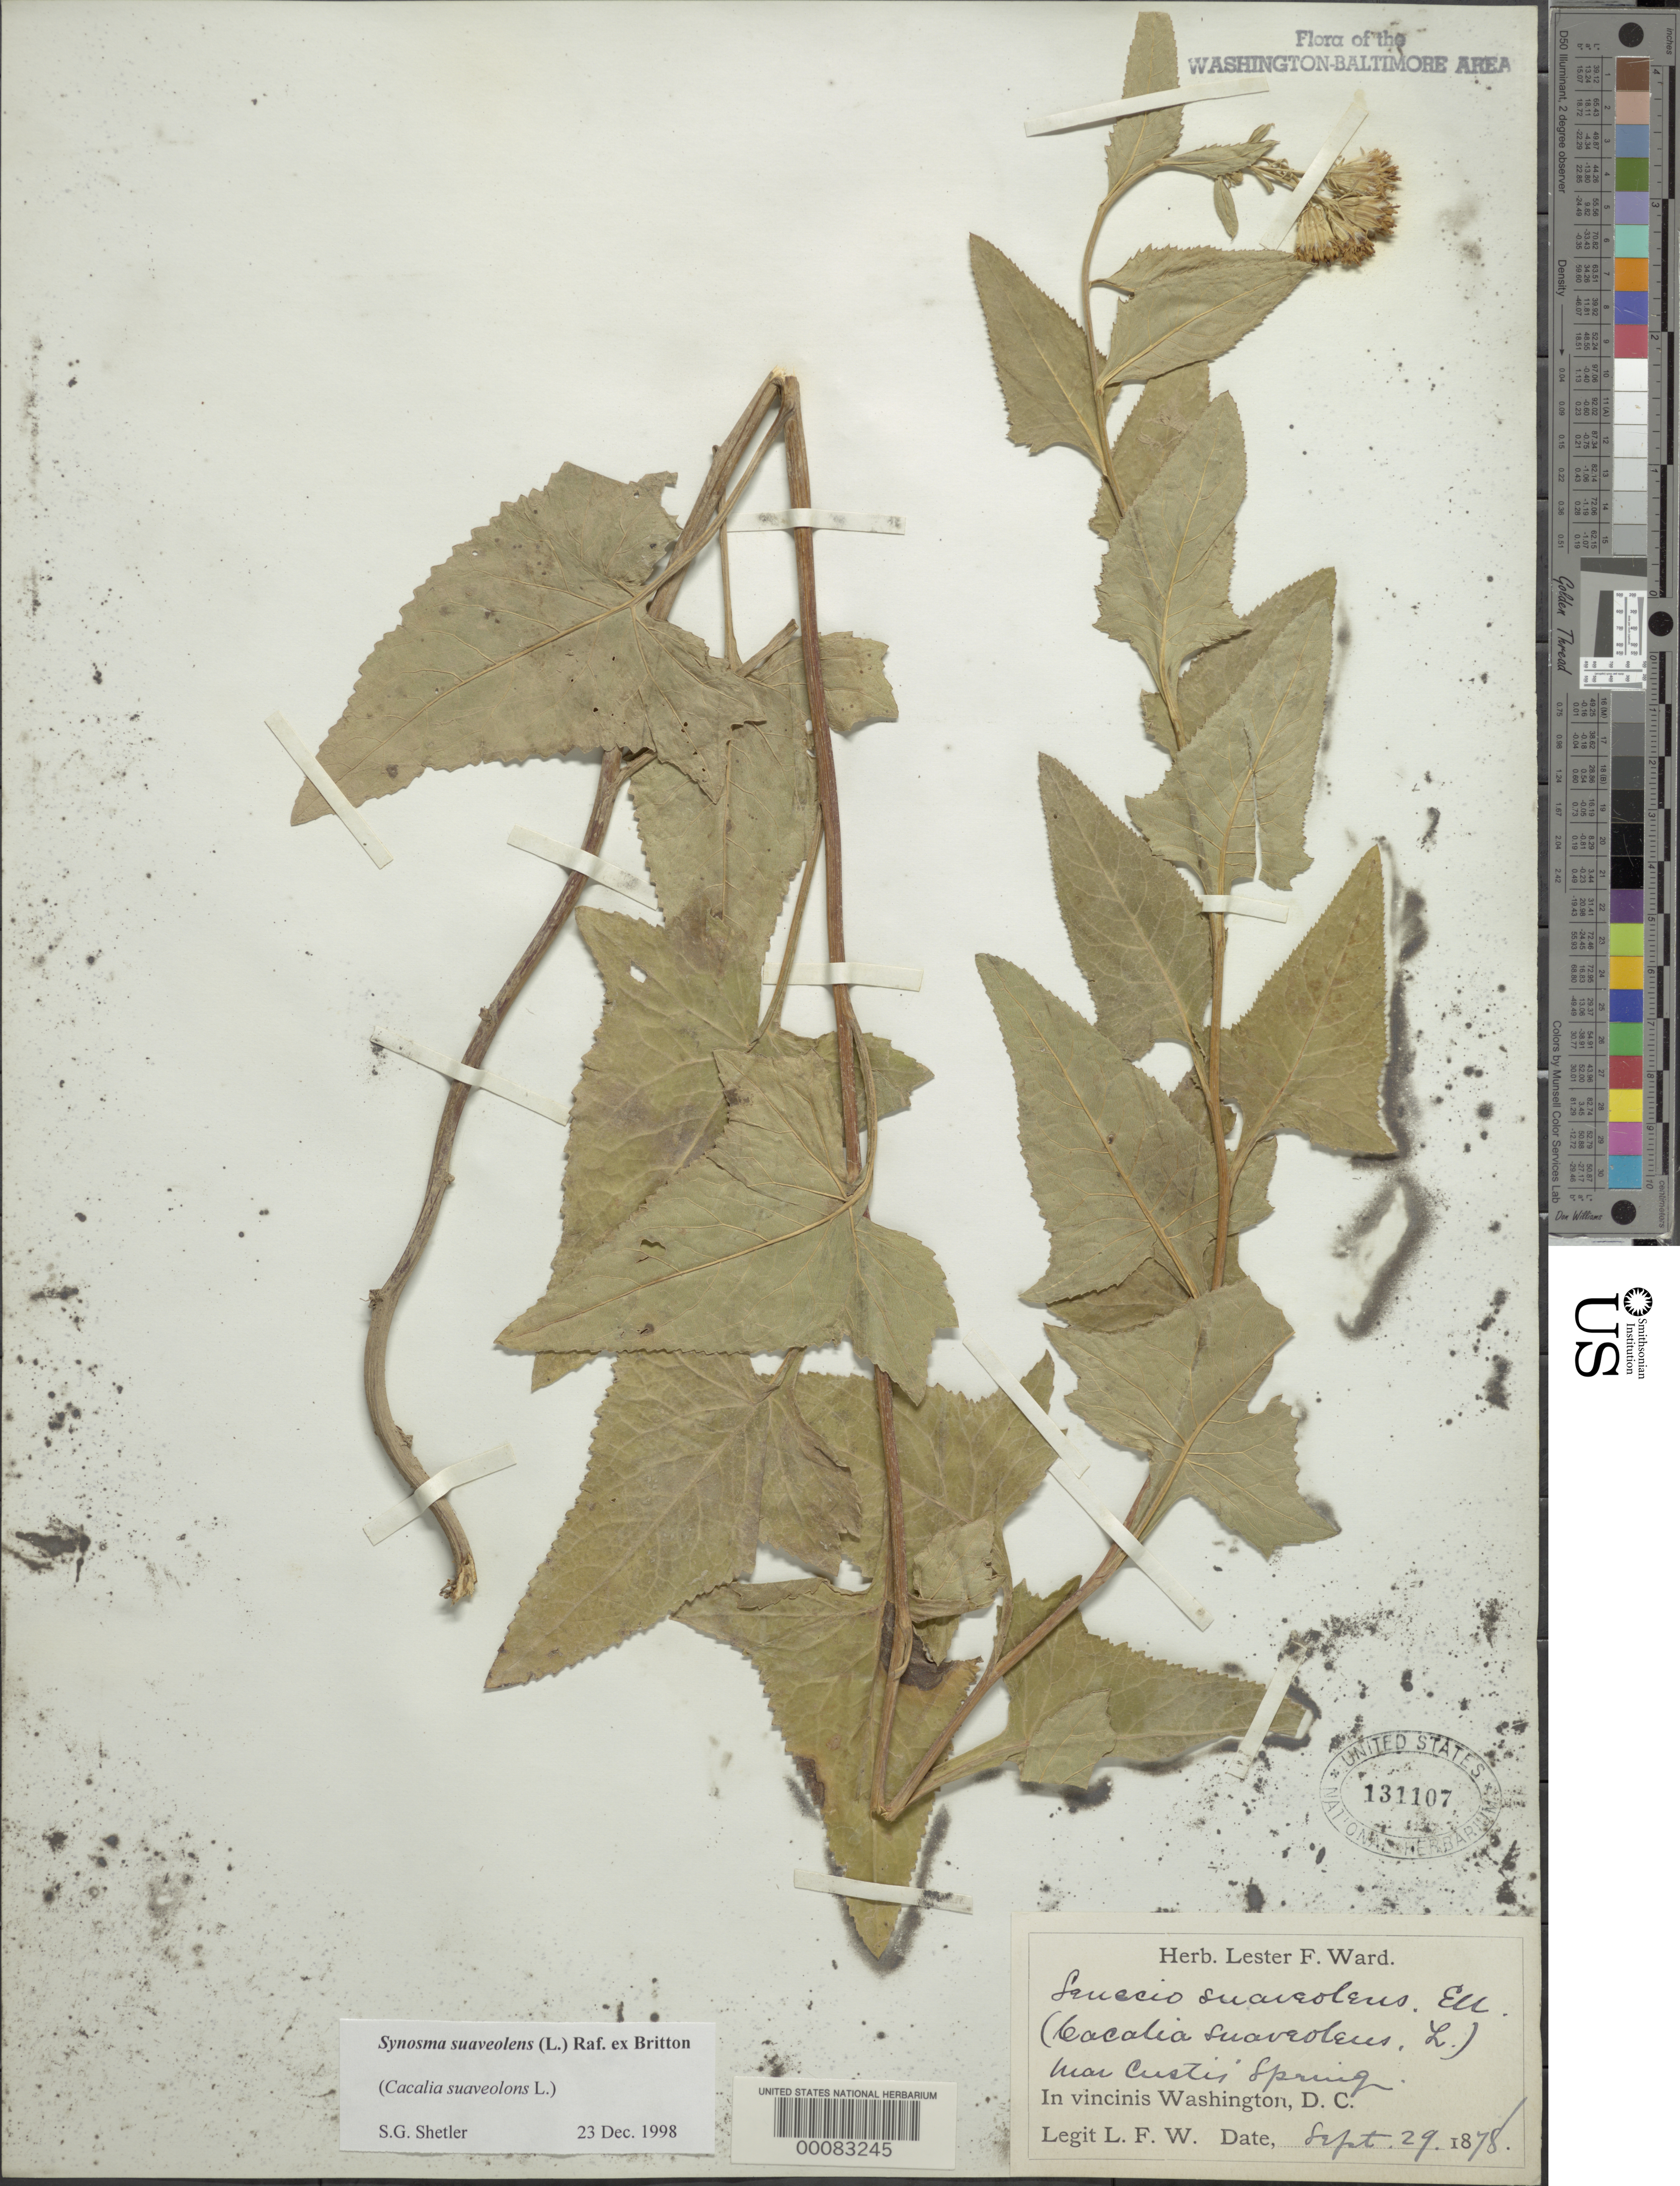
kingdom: Plantae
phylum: Tracheophyta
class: Magnoliopsida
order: Asterales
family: Asteraceae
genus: Hasteola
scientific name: Hasteola suaveolens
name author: (L.) Pojark.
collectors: L. F. Ward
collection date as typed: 29 Sep 1878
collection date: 1878-09-29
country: United States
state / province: Virginia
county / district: Arlington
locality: Near Custis Spring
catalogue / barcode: US 131107